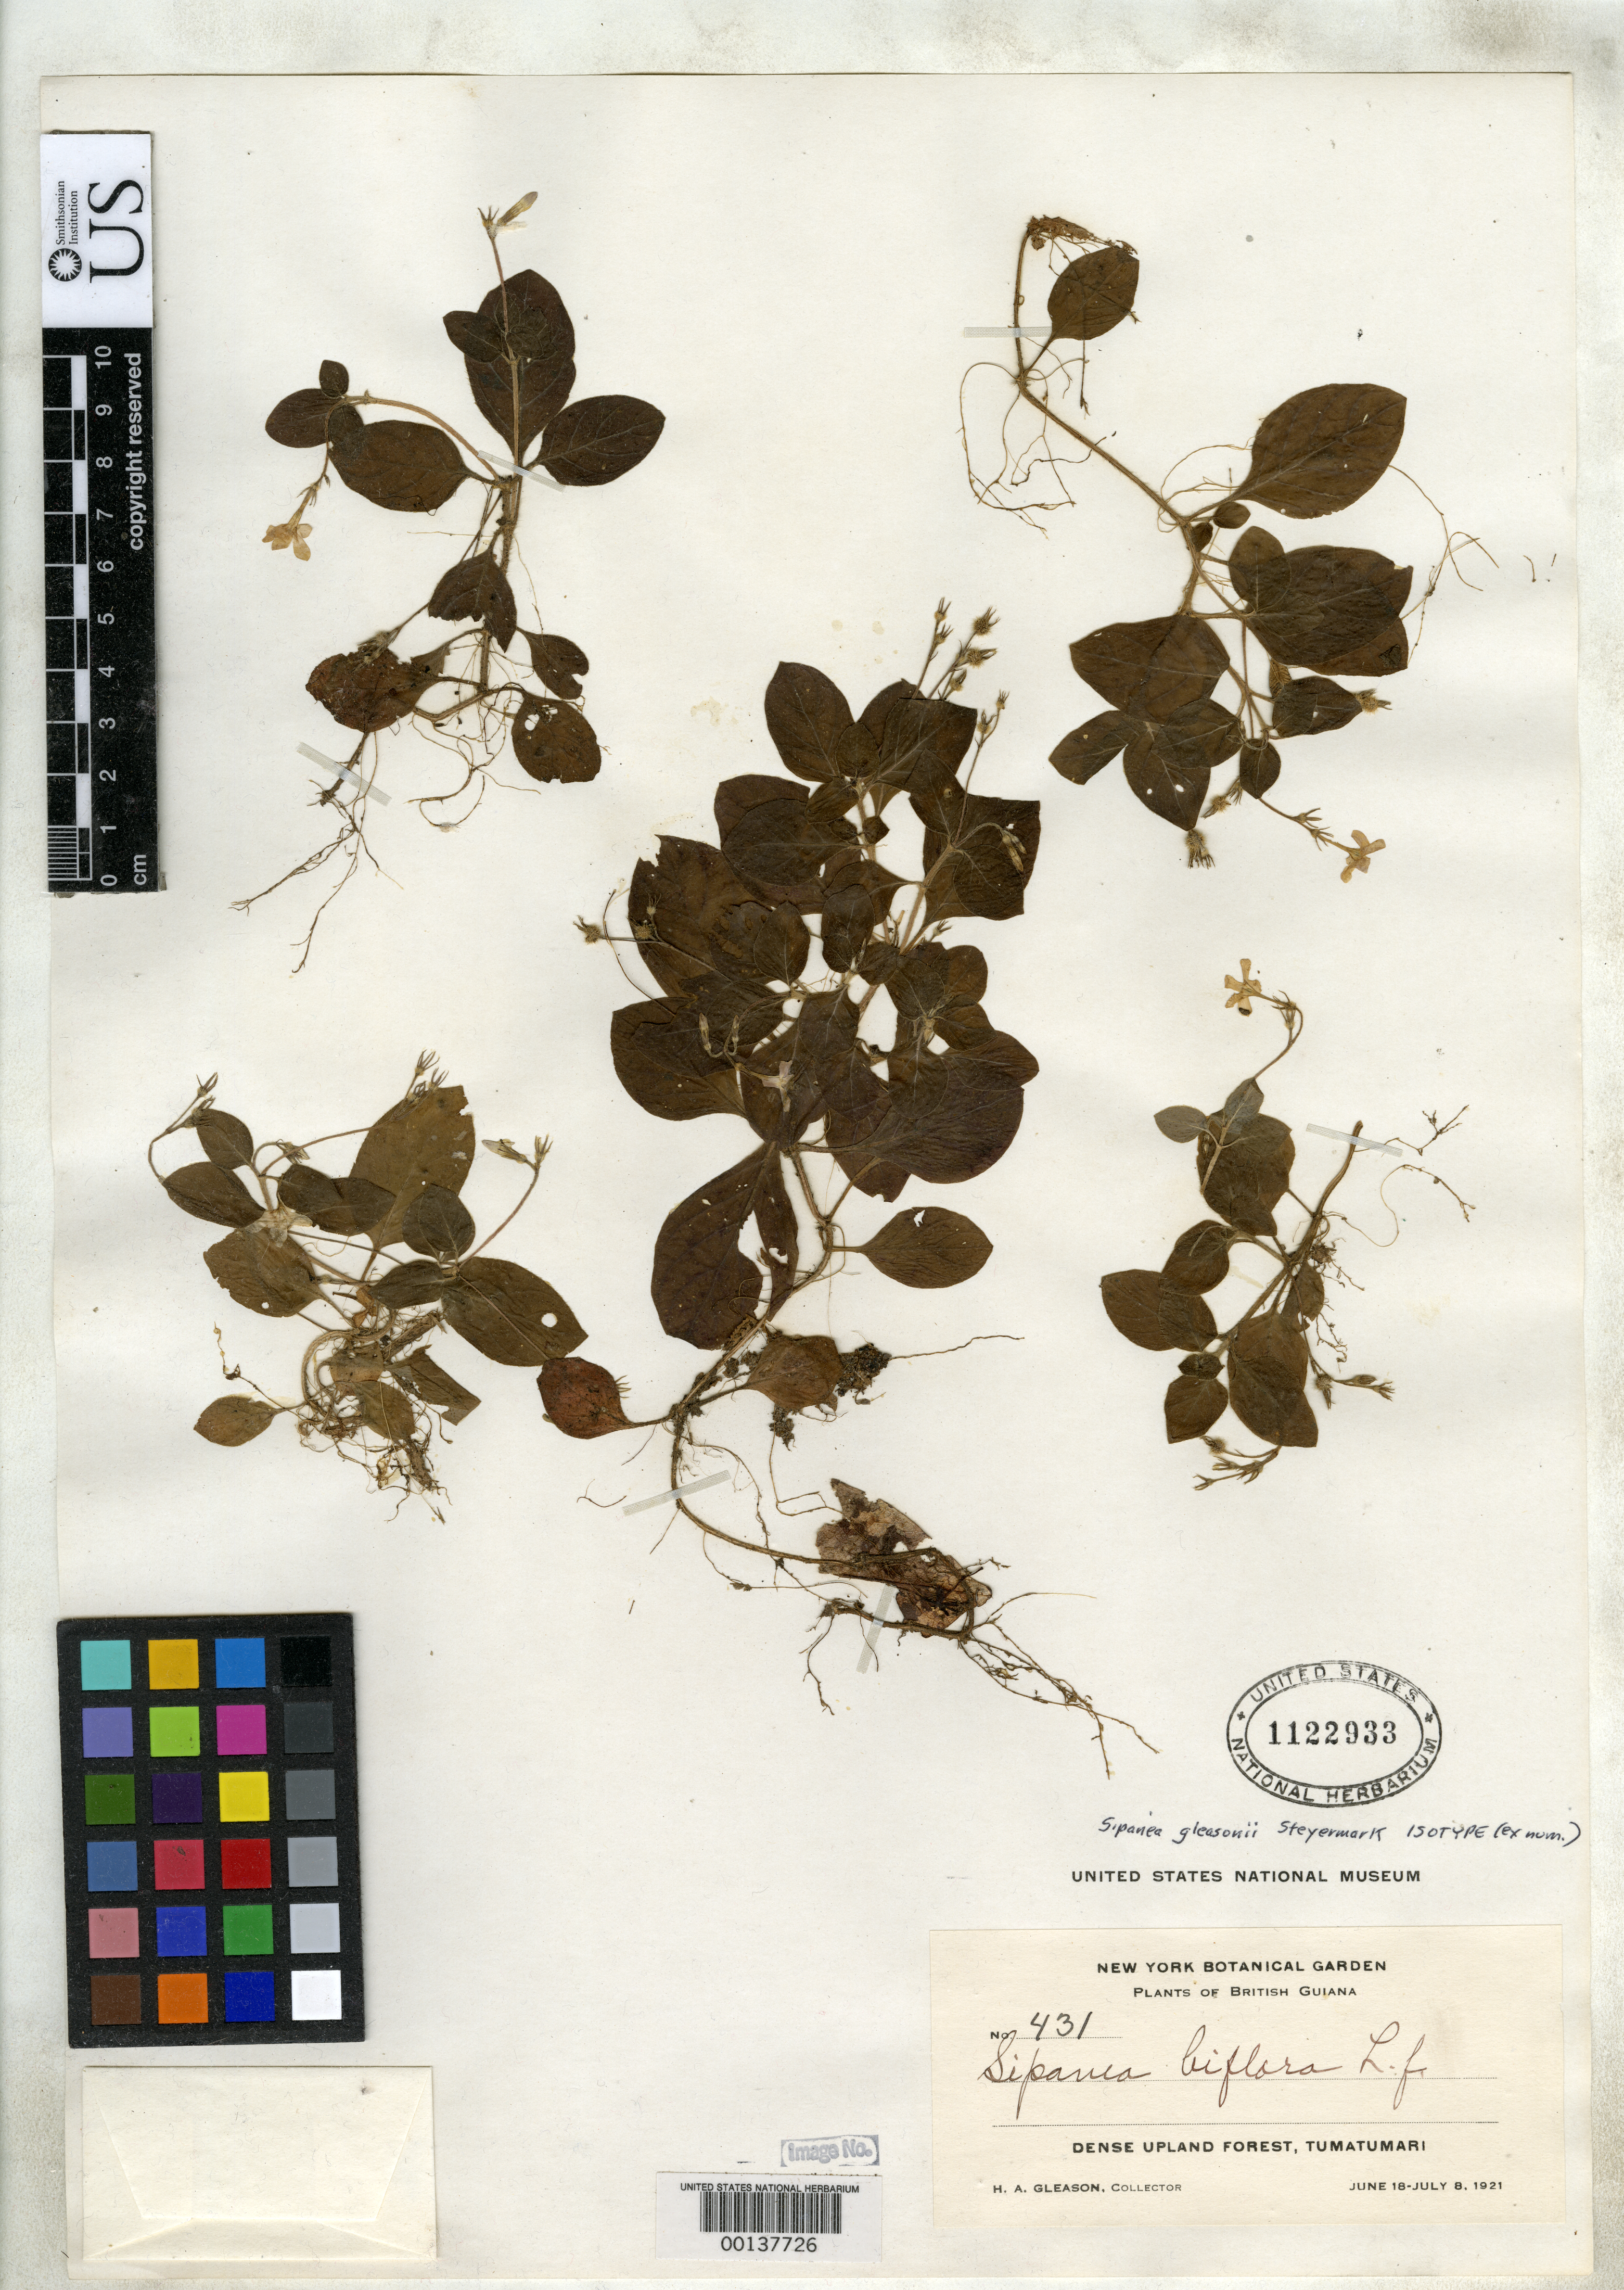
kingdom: Plantae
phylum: Tracheophyta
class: Magnoliopsida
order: Gentianales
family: Rubiaceae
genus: Sipanea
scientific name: Sipanea gleasonii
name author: Steyerm.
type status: Isotype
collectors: H. A. Gleason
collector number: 431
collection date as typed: Jun 1921 to -- Jul 1921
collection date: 1921-06/1921-07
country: Guyana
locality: Tumatumari.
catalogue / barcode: US 1122933